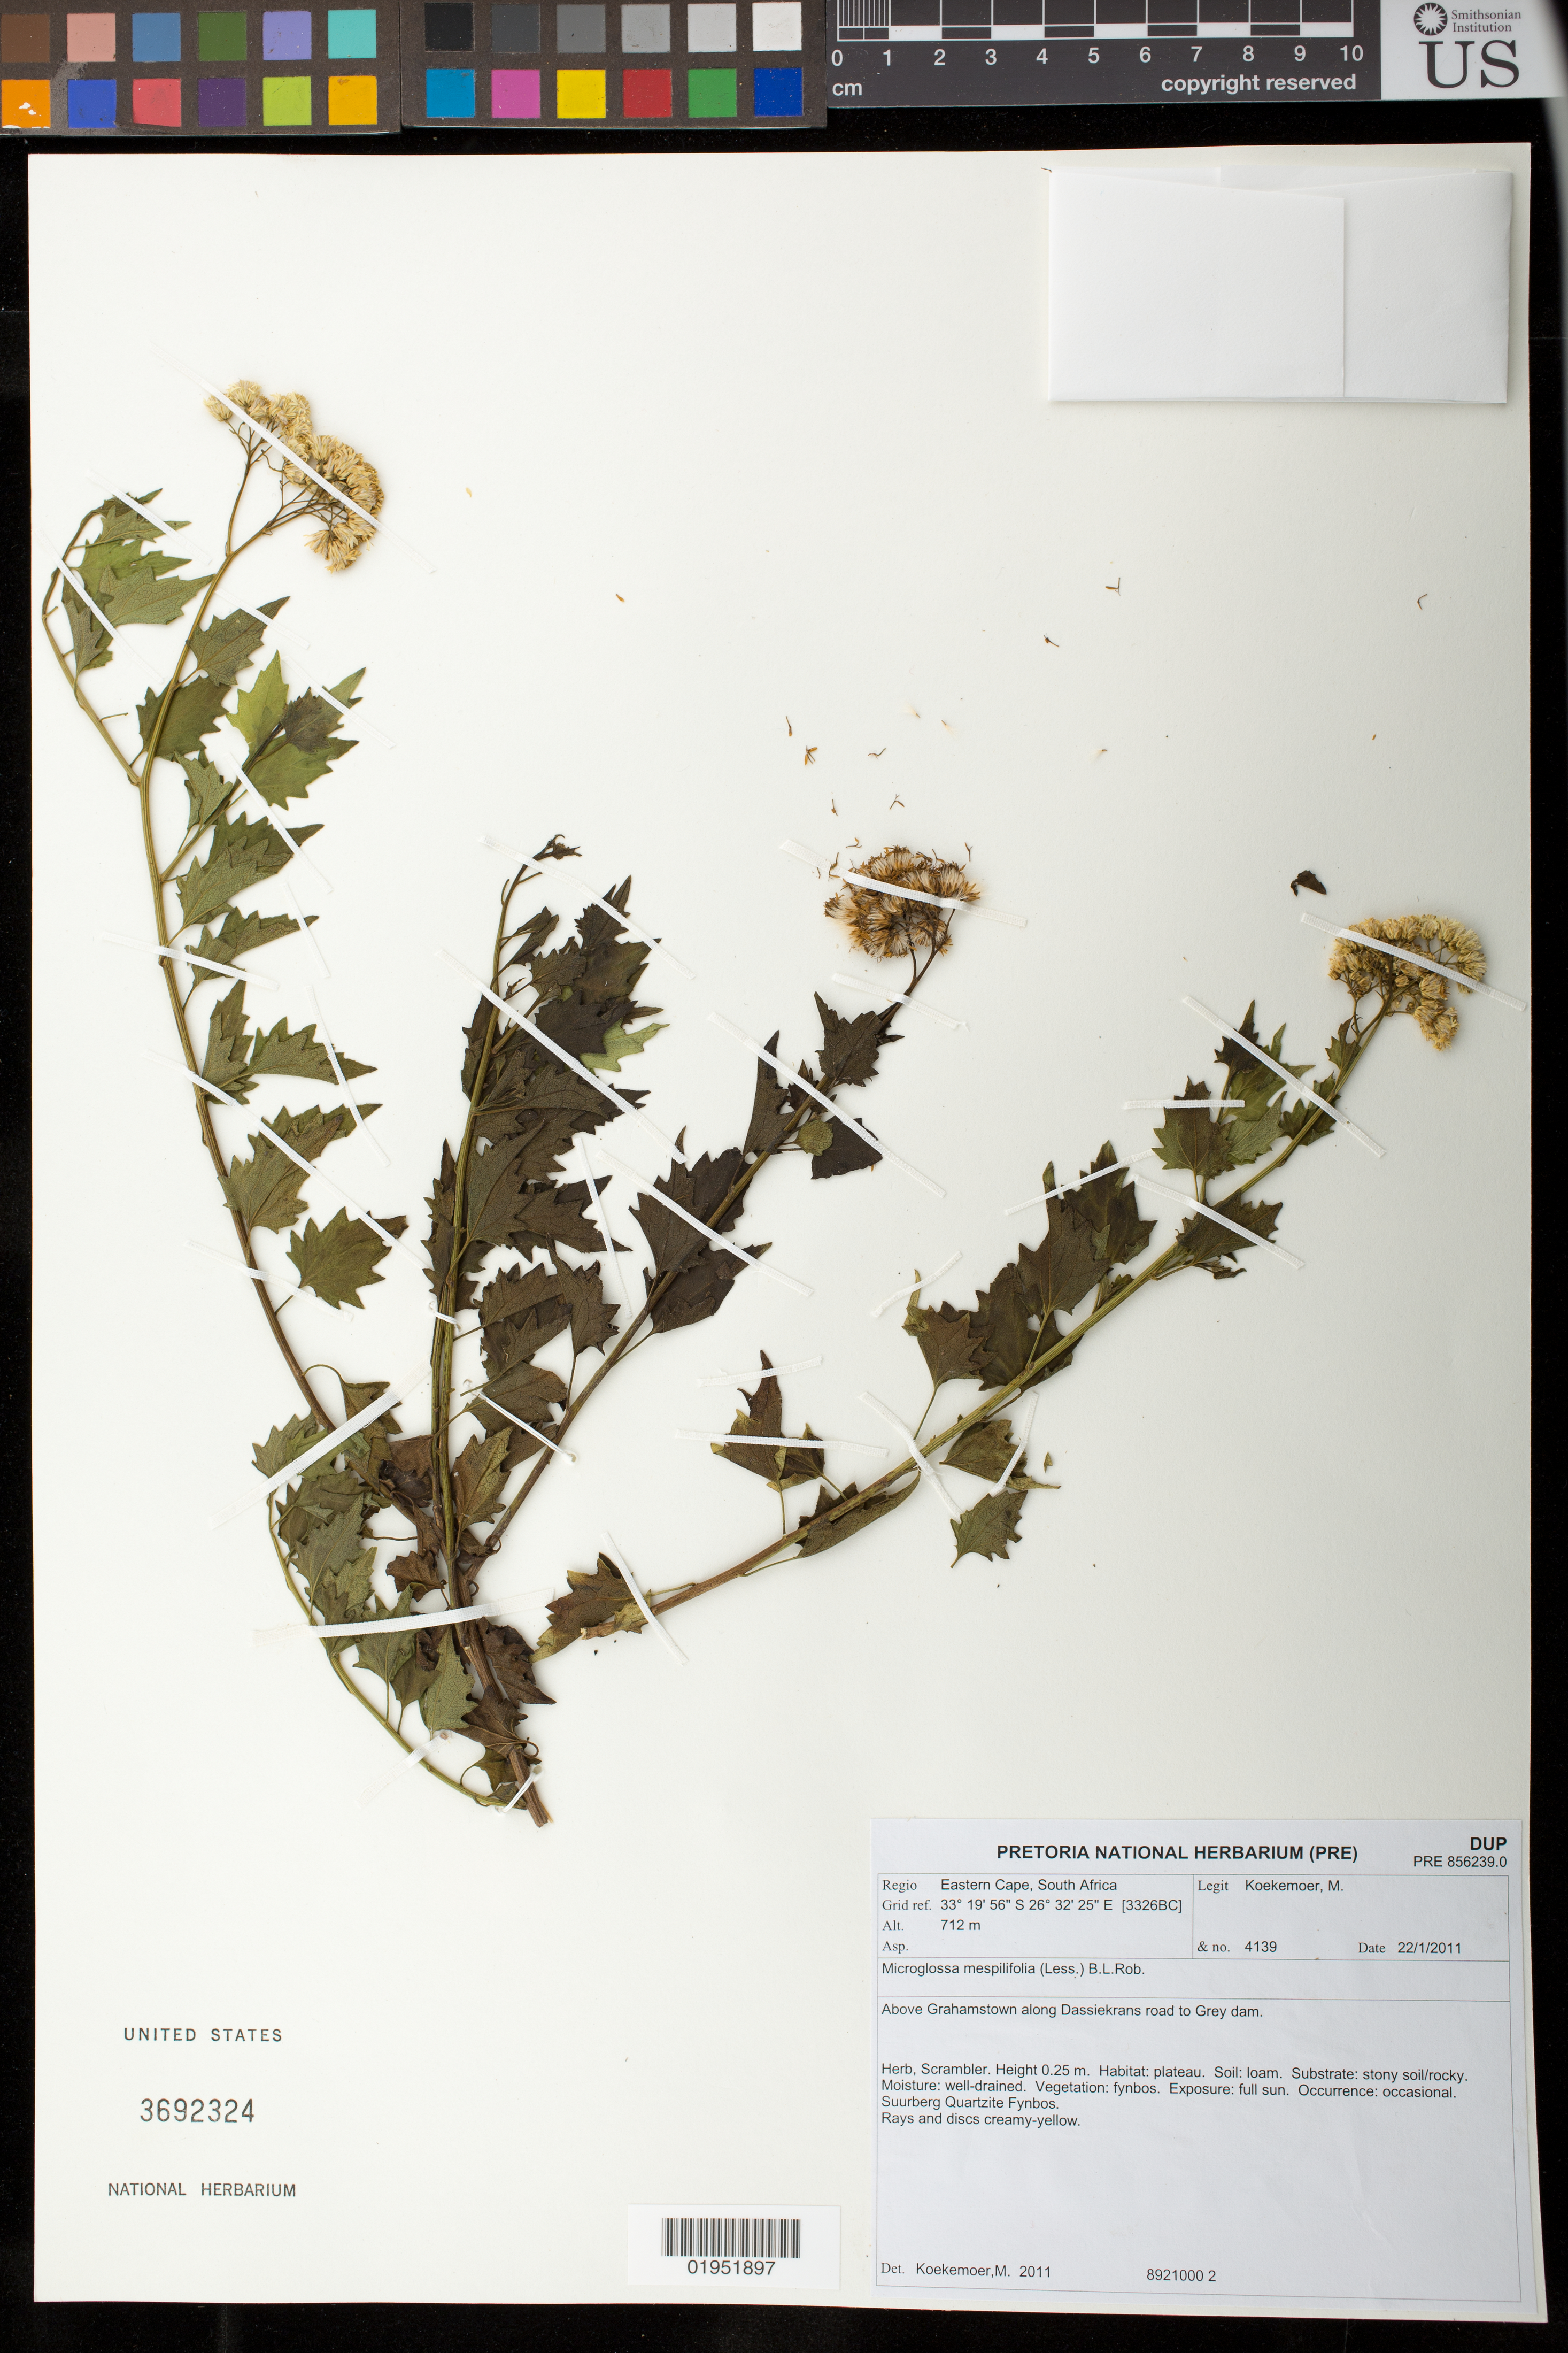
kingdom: Plantae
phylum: Tracheophyta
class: Magnoliopsida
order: Asterales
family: Asteraceae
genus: Microglossa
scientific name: Microglossa mespilifolia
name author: (Less.) B.L. Rob.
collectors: M. Koekemoer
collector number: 4139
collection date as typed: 22 Jan 2011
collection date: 2011-01-22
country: South Africa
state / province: Eastern Cape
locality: Near Grahamstown at Jameson dam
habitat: Suurberg Quartzite Fynbos; loam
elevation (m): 648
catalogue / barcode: US 3692324